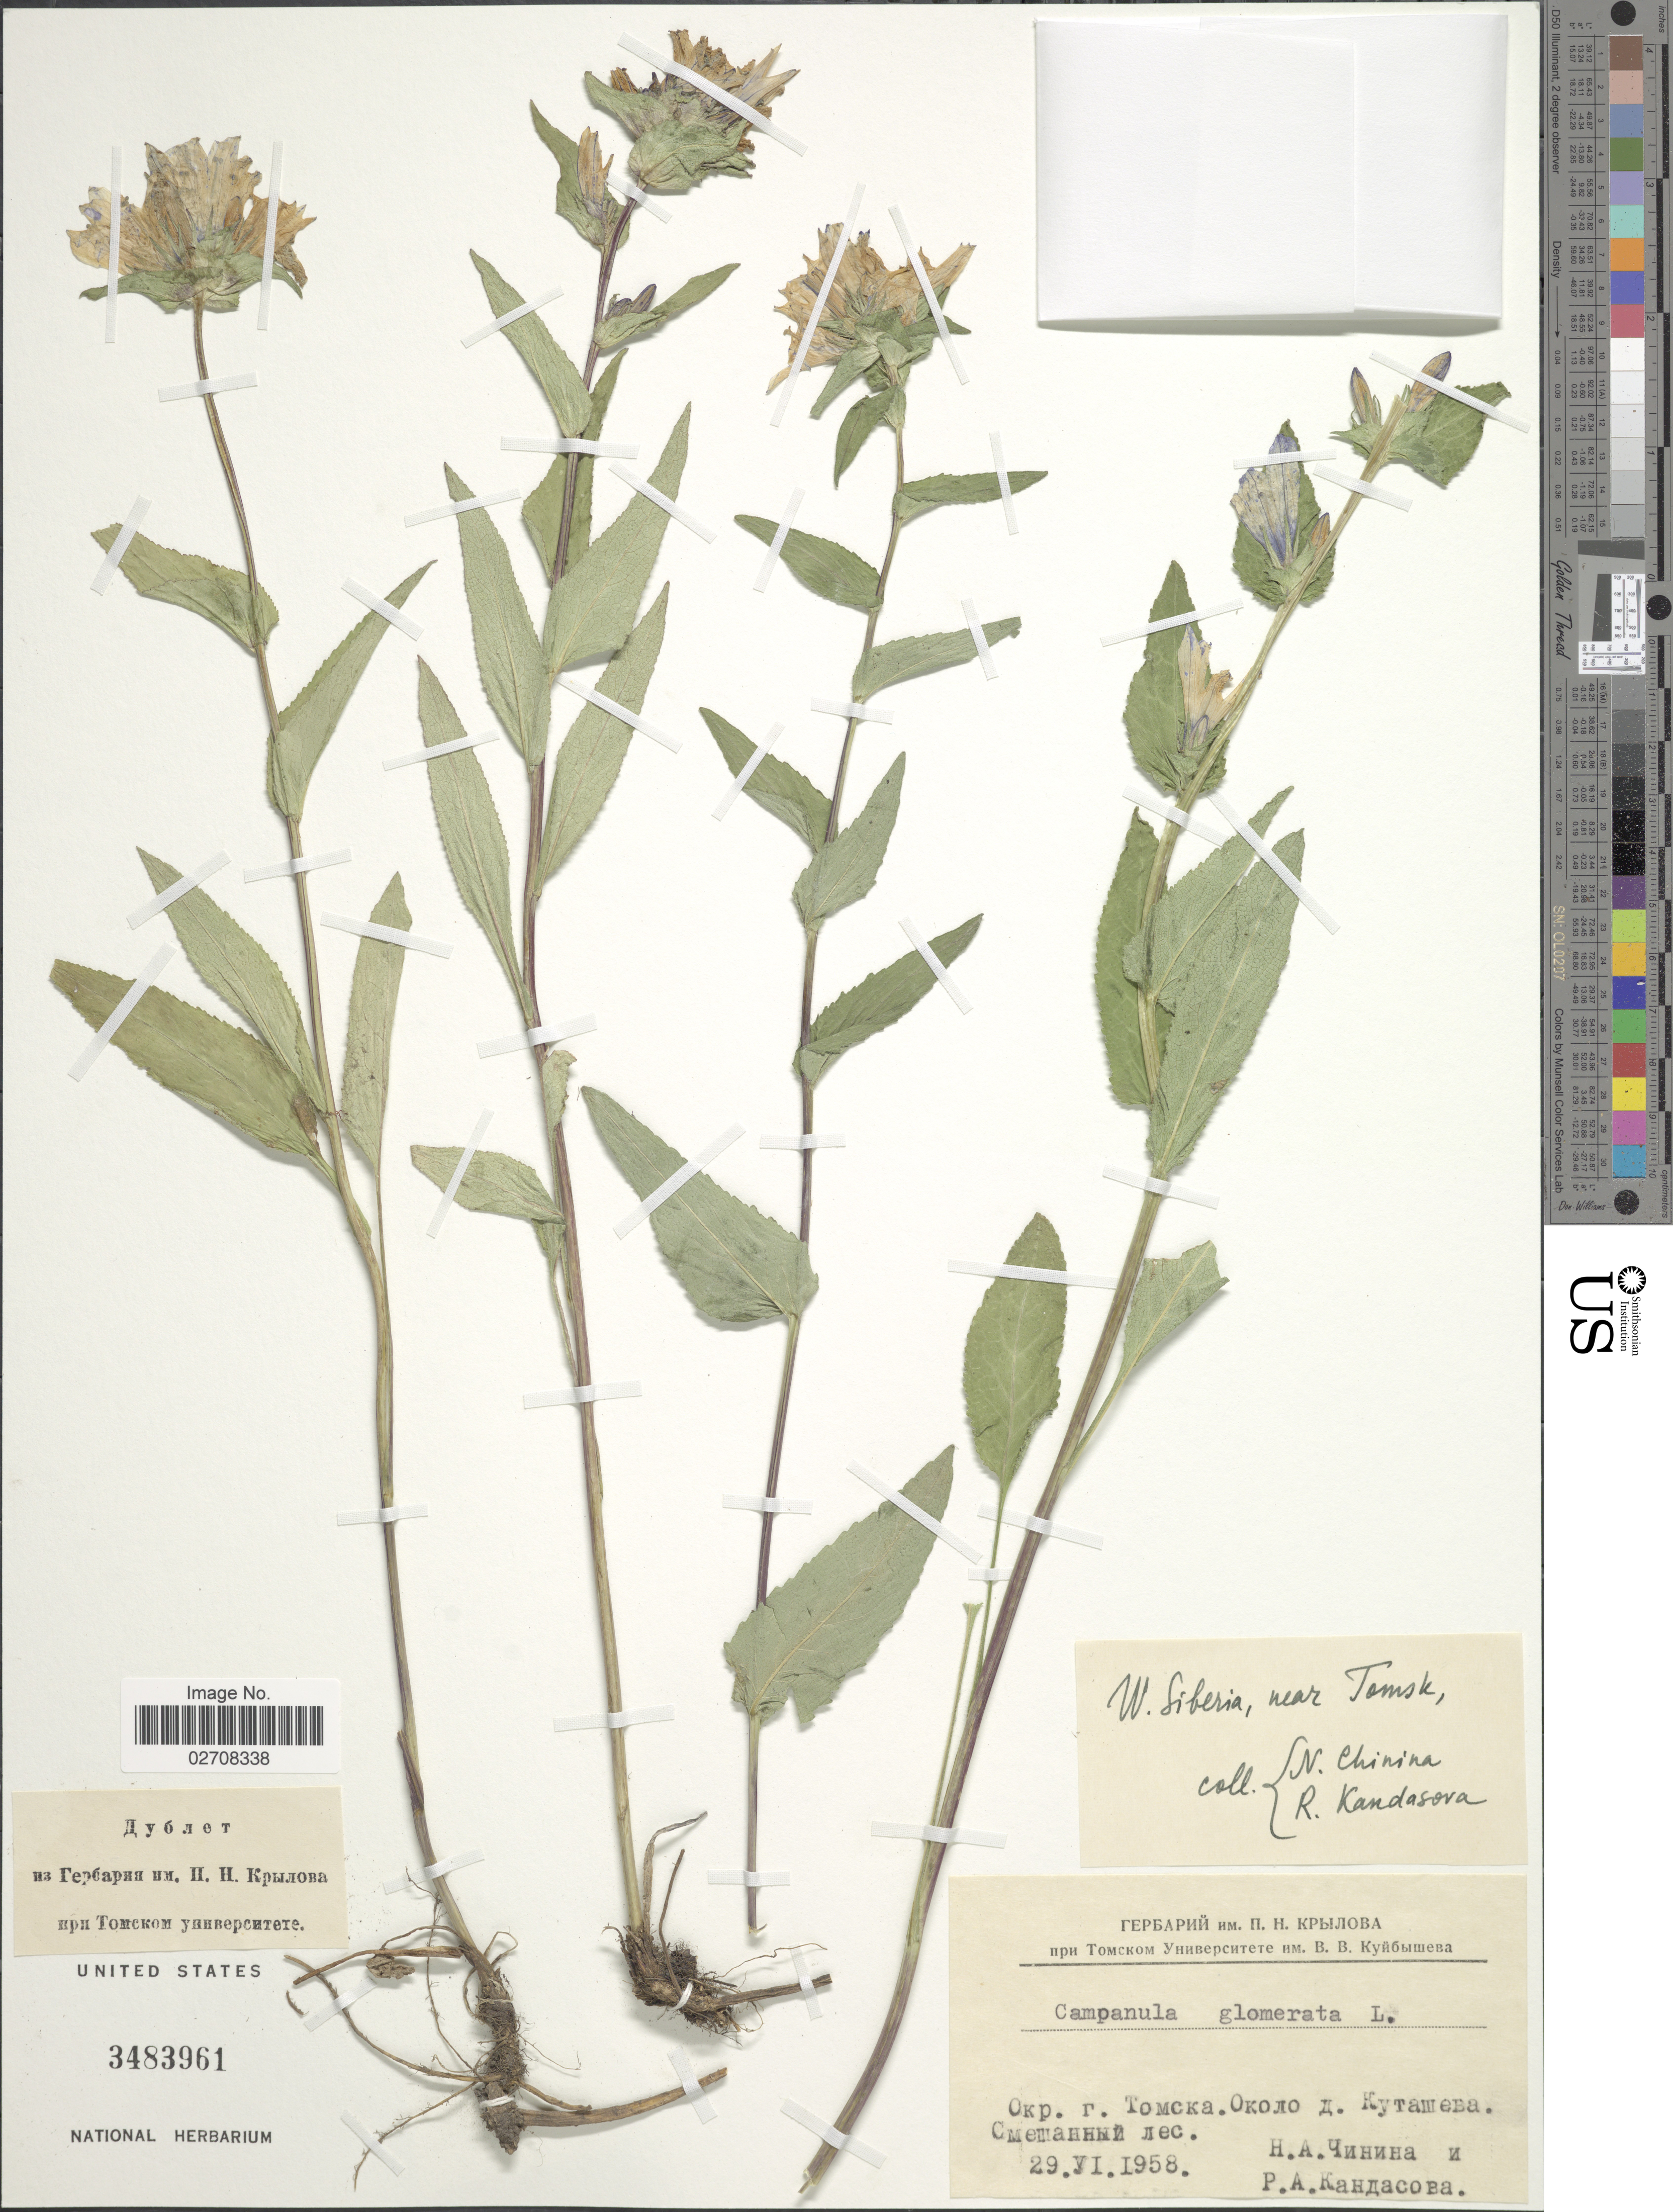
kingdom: Plantae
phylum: Tracheophyta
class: Magnoliopsida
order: Asterales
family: Campanulaceae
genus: Campanula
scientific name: Campanula glomerata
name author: L.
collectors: N. Chinina & R. Kandasova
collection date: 1958-06-29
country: Russian Federation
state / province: Tyumen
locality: W. Siberia, near Tomsk.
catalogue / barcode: US 3483961